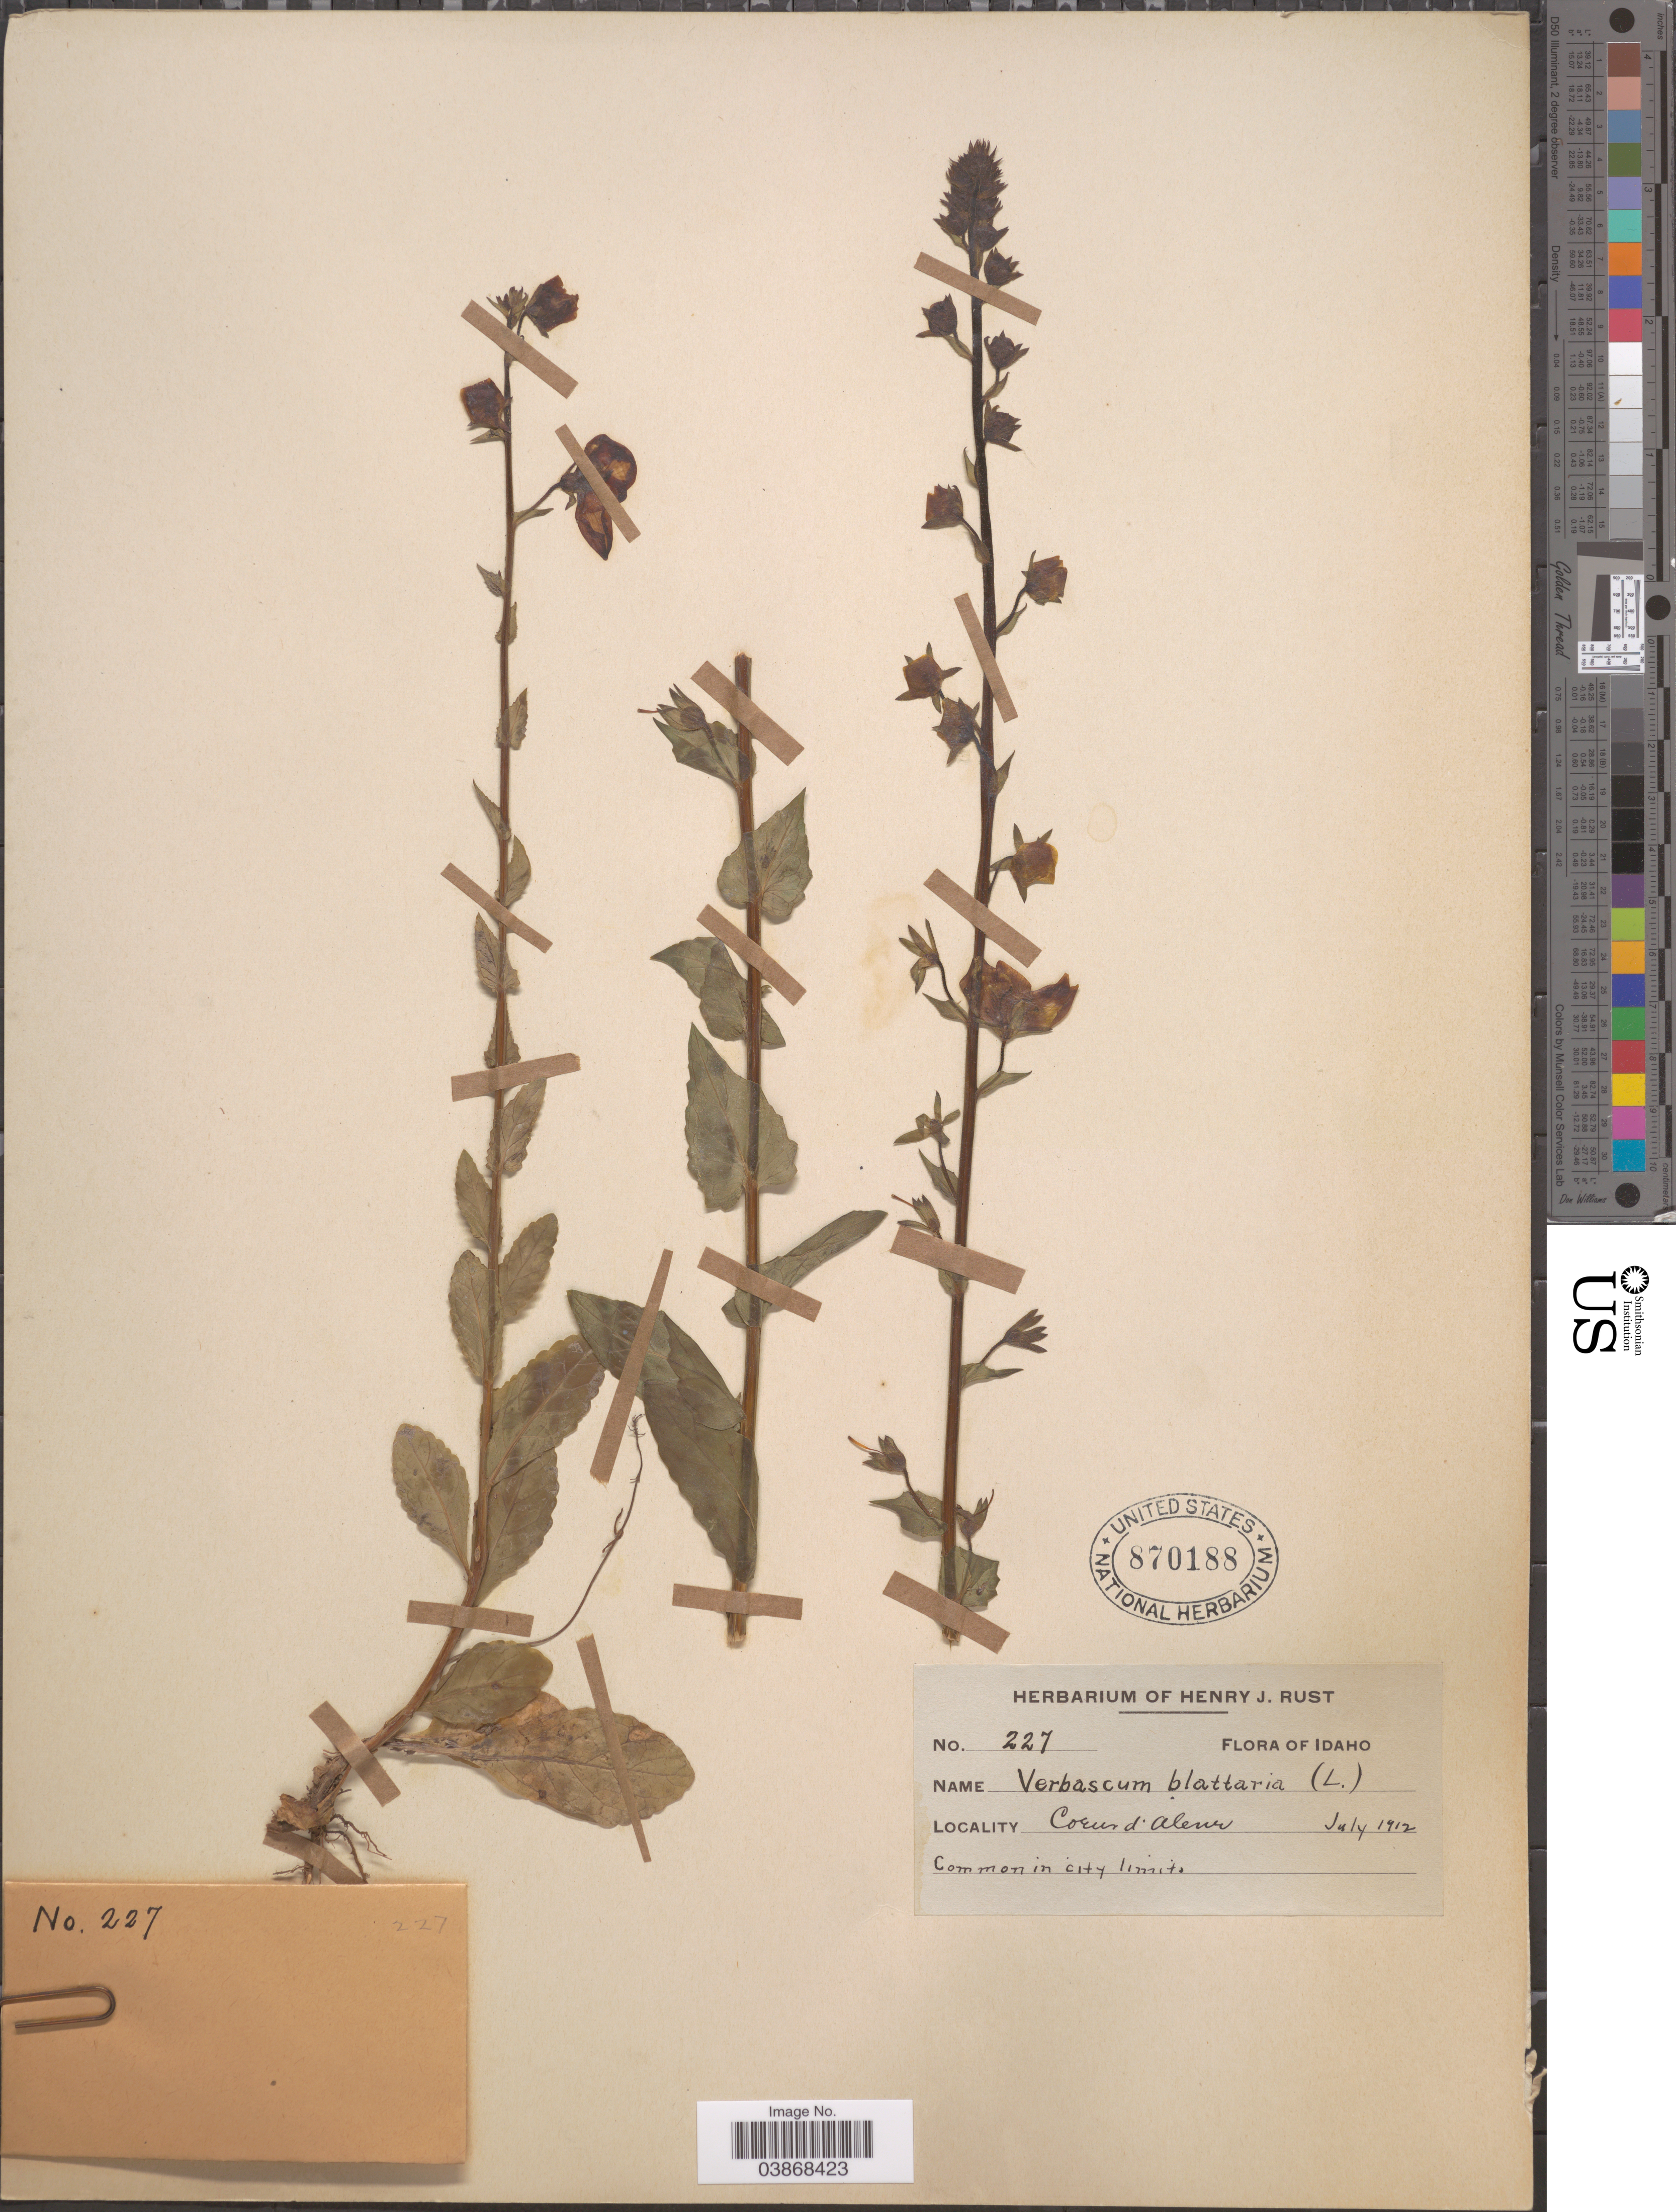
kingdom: Plantae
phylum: Tracheophyta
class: Magnoliopsida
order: Lamiales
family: Scrophulariaceae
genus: Verbascum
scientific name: Verbascum blattaria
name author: L.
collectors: ex herb. Henry J. Rust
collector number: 227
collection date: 1912-07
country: United States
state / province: Idaho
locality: Coeur d'Alene.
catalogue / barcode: US 870188